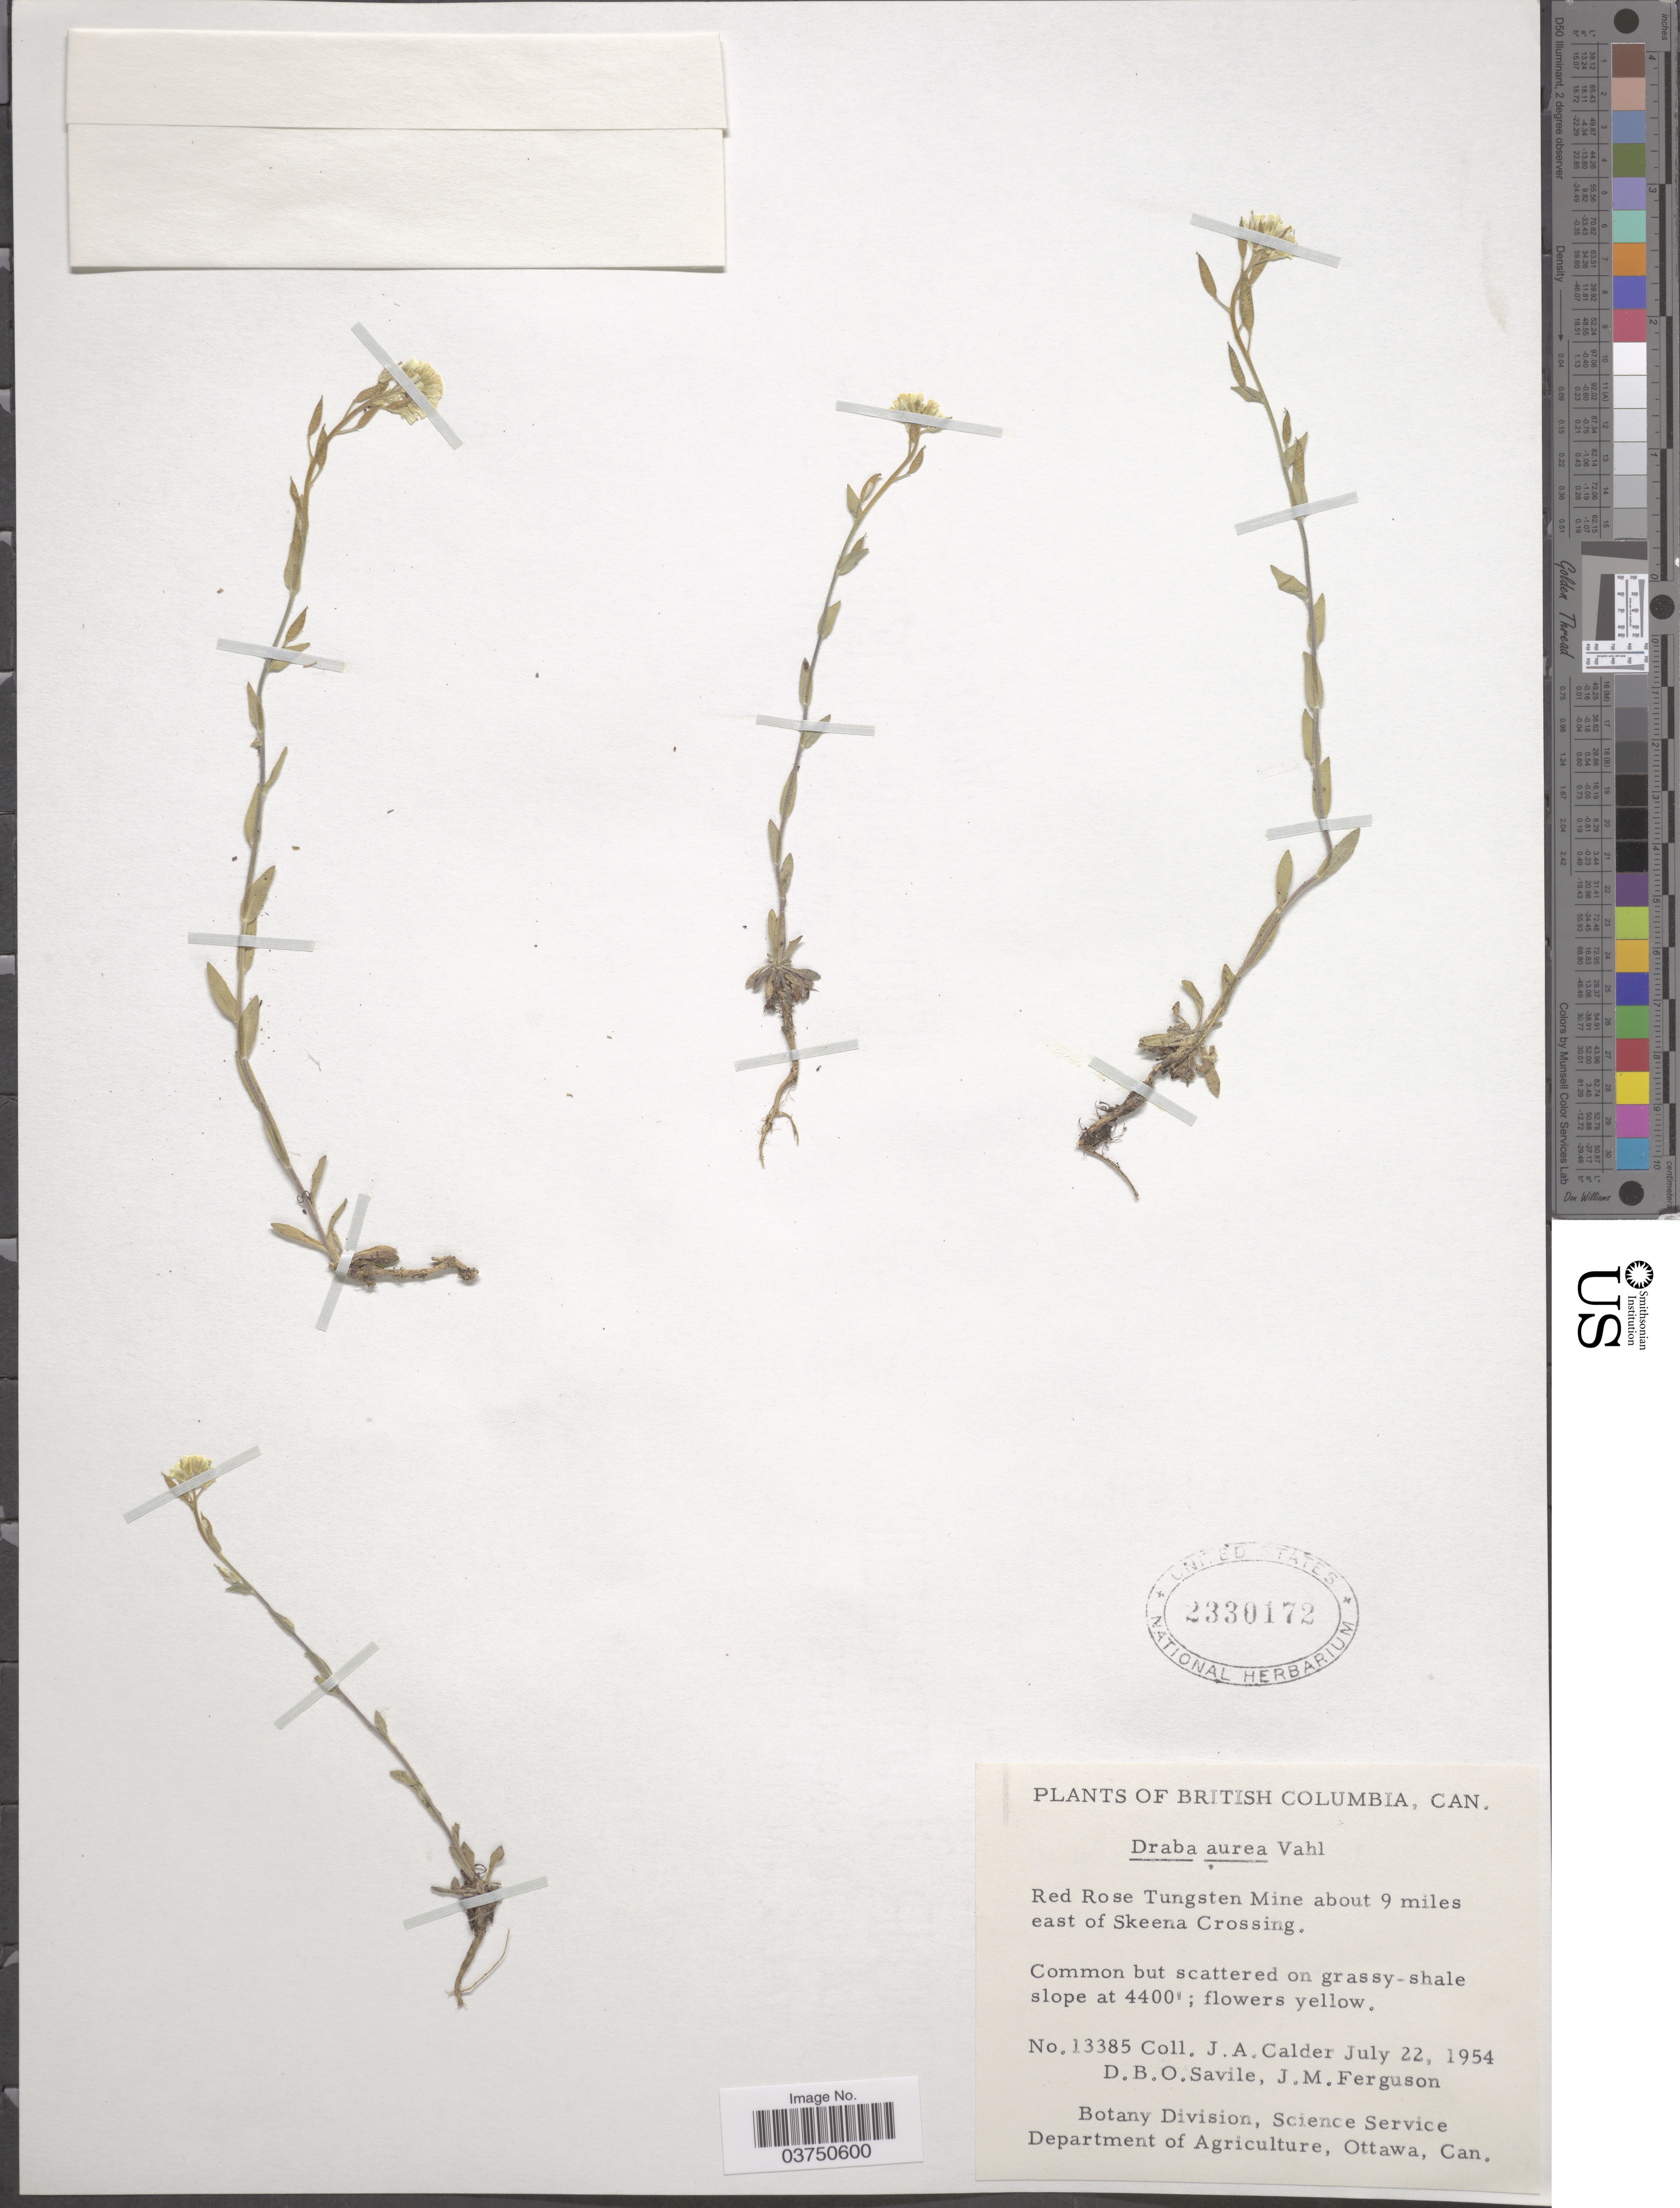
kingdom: Plantae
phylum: Tracheophyta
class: Magnoliopsida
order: Brassicales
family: Brassicaceae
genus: Draba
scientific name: Draba aurea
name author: Vahl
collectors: J. A. Calder, D. Savile & J. M. Ferguson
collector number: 13385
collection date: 1954-07-22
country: Canada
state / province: British Columbia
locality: Red Rose Tungsten Mine about 9 miles east of Skeena Crossing.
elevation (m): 1341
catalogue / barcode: US 2330172